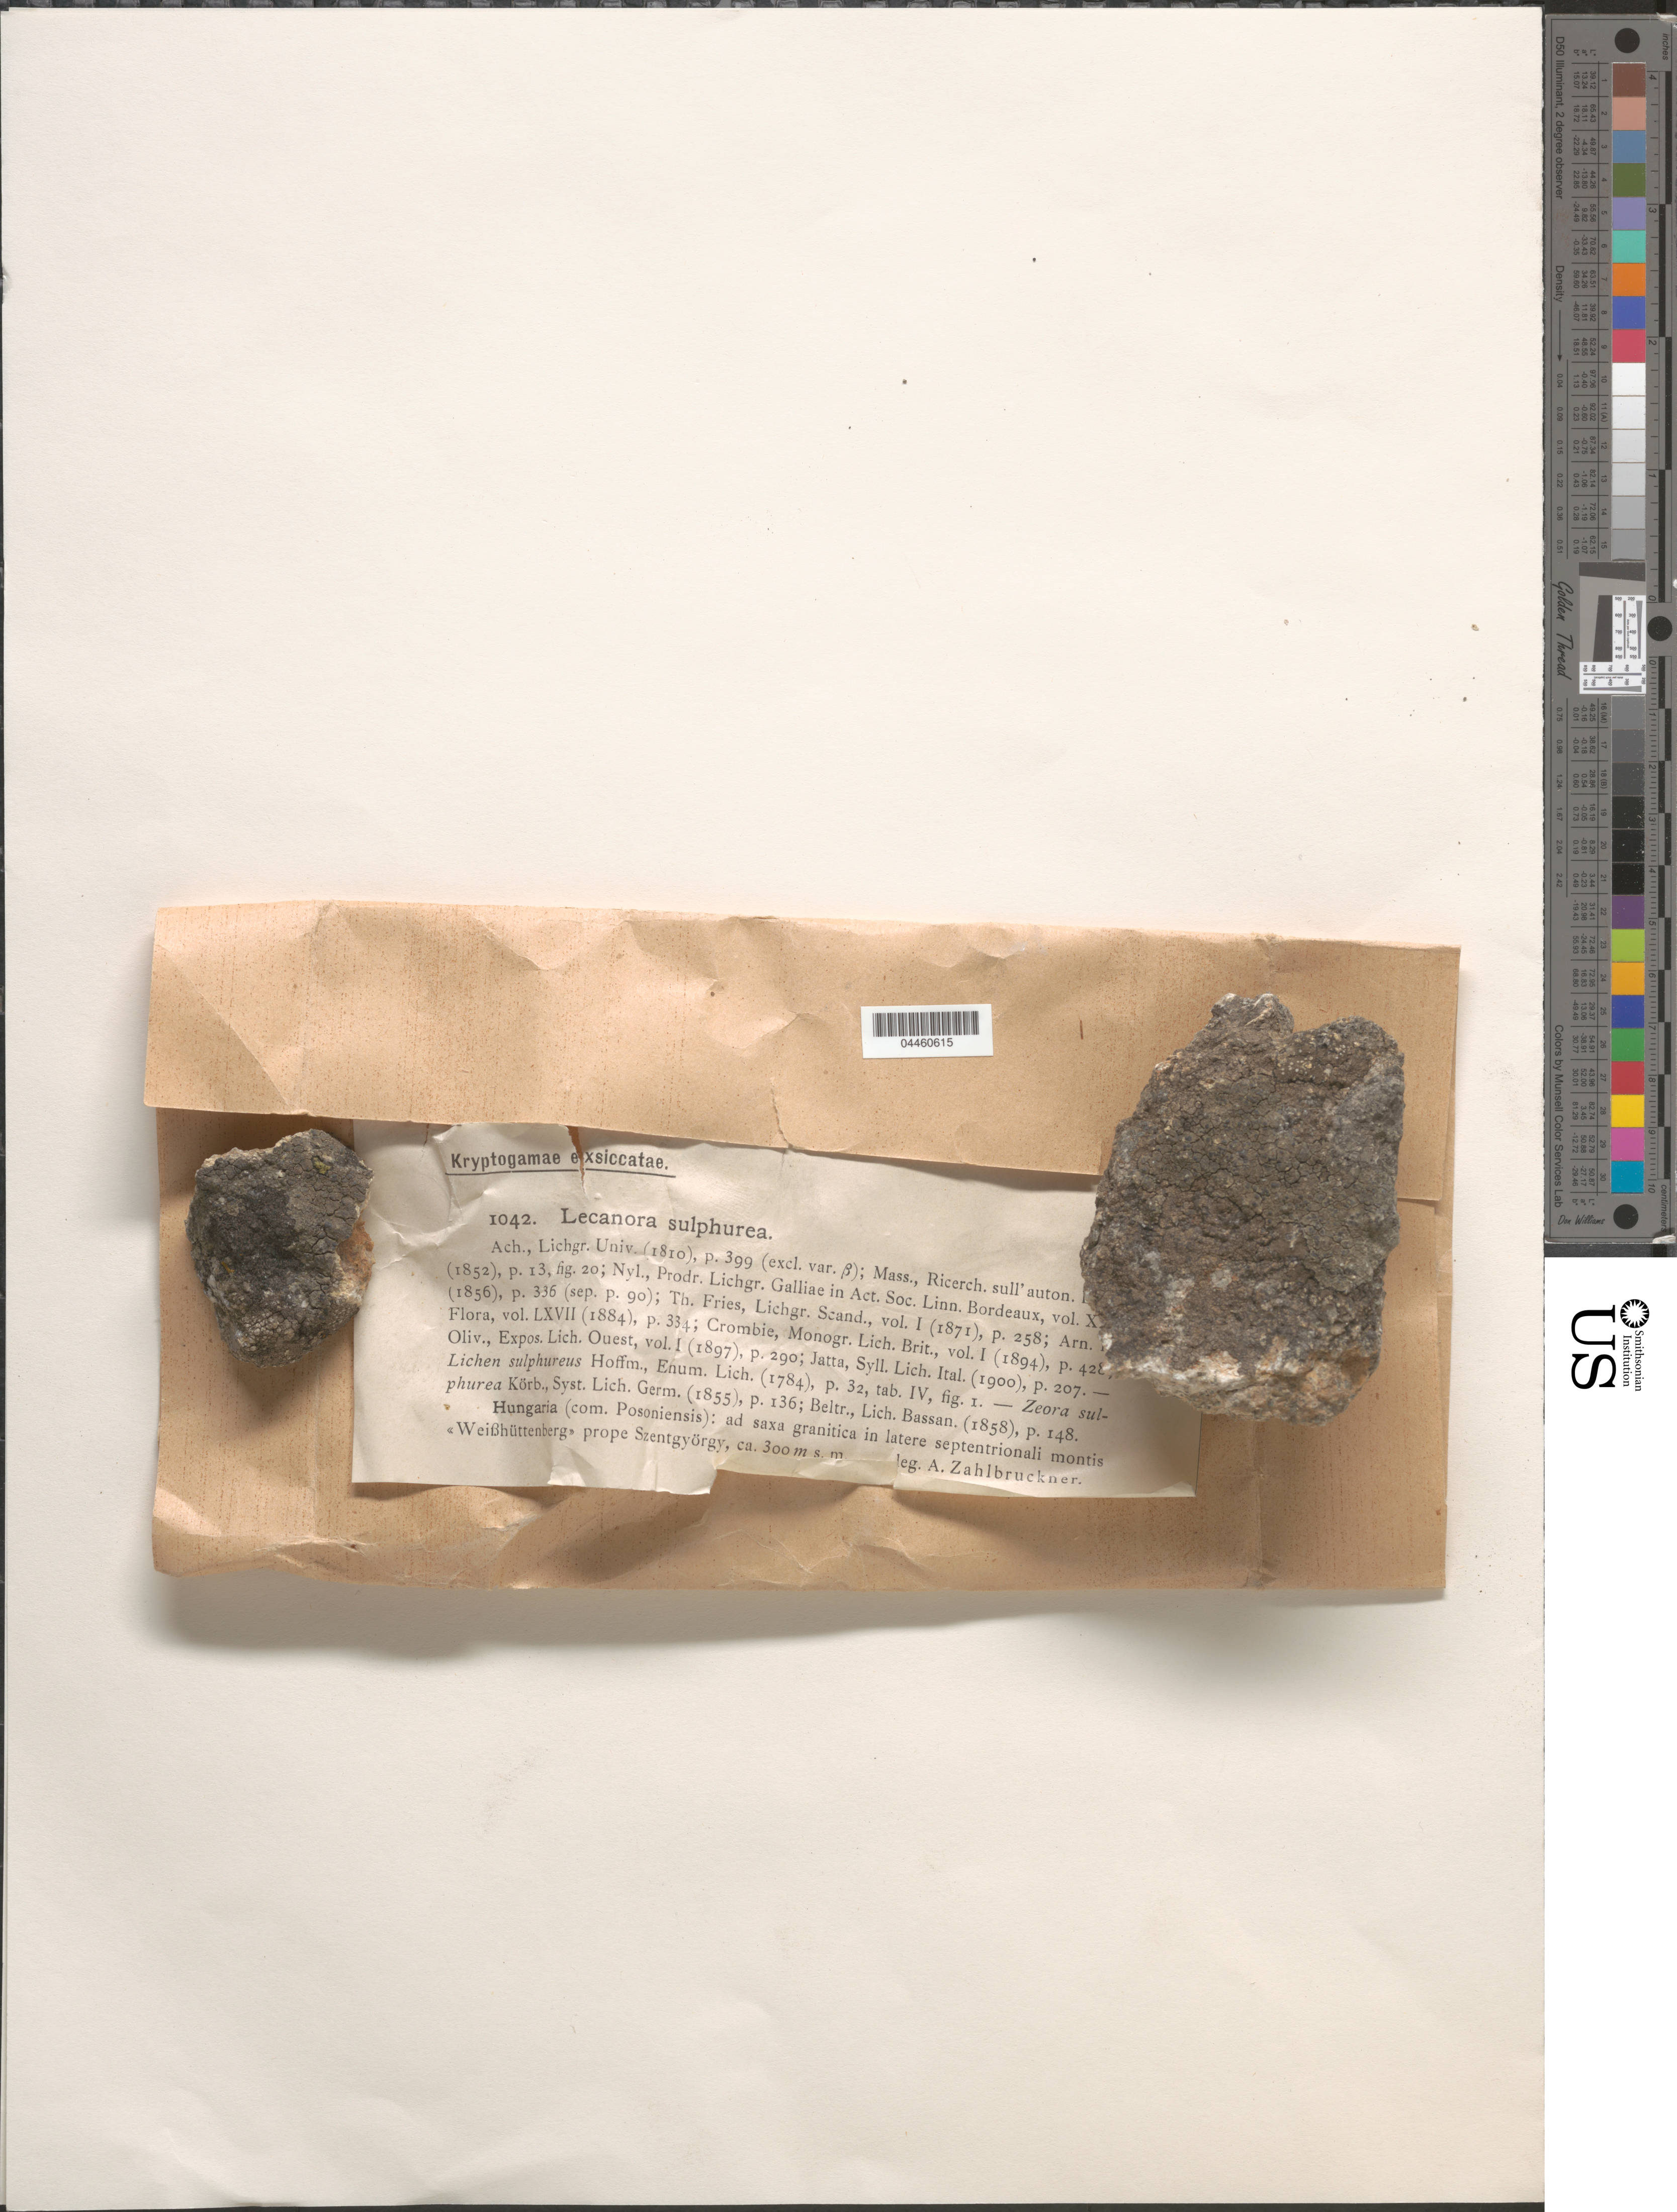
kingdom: Fungi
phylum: Ascomycota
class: Lecanoromycetes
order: Lecanorales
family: Lecanoraceae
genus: Lecanora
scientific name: Lecanora sulphurea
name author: (Hoffm.) Ach.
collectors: A. Zahlbruckner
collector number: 1042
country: Hungary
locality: Hungaria (com. Posoniensis): ad saxa granitica in latere septentrionali montis «Weißhüttenberg» prope Szentgyörgy.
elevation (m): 300